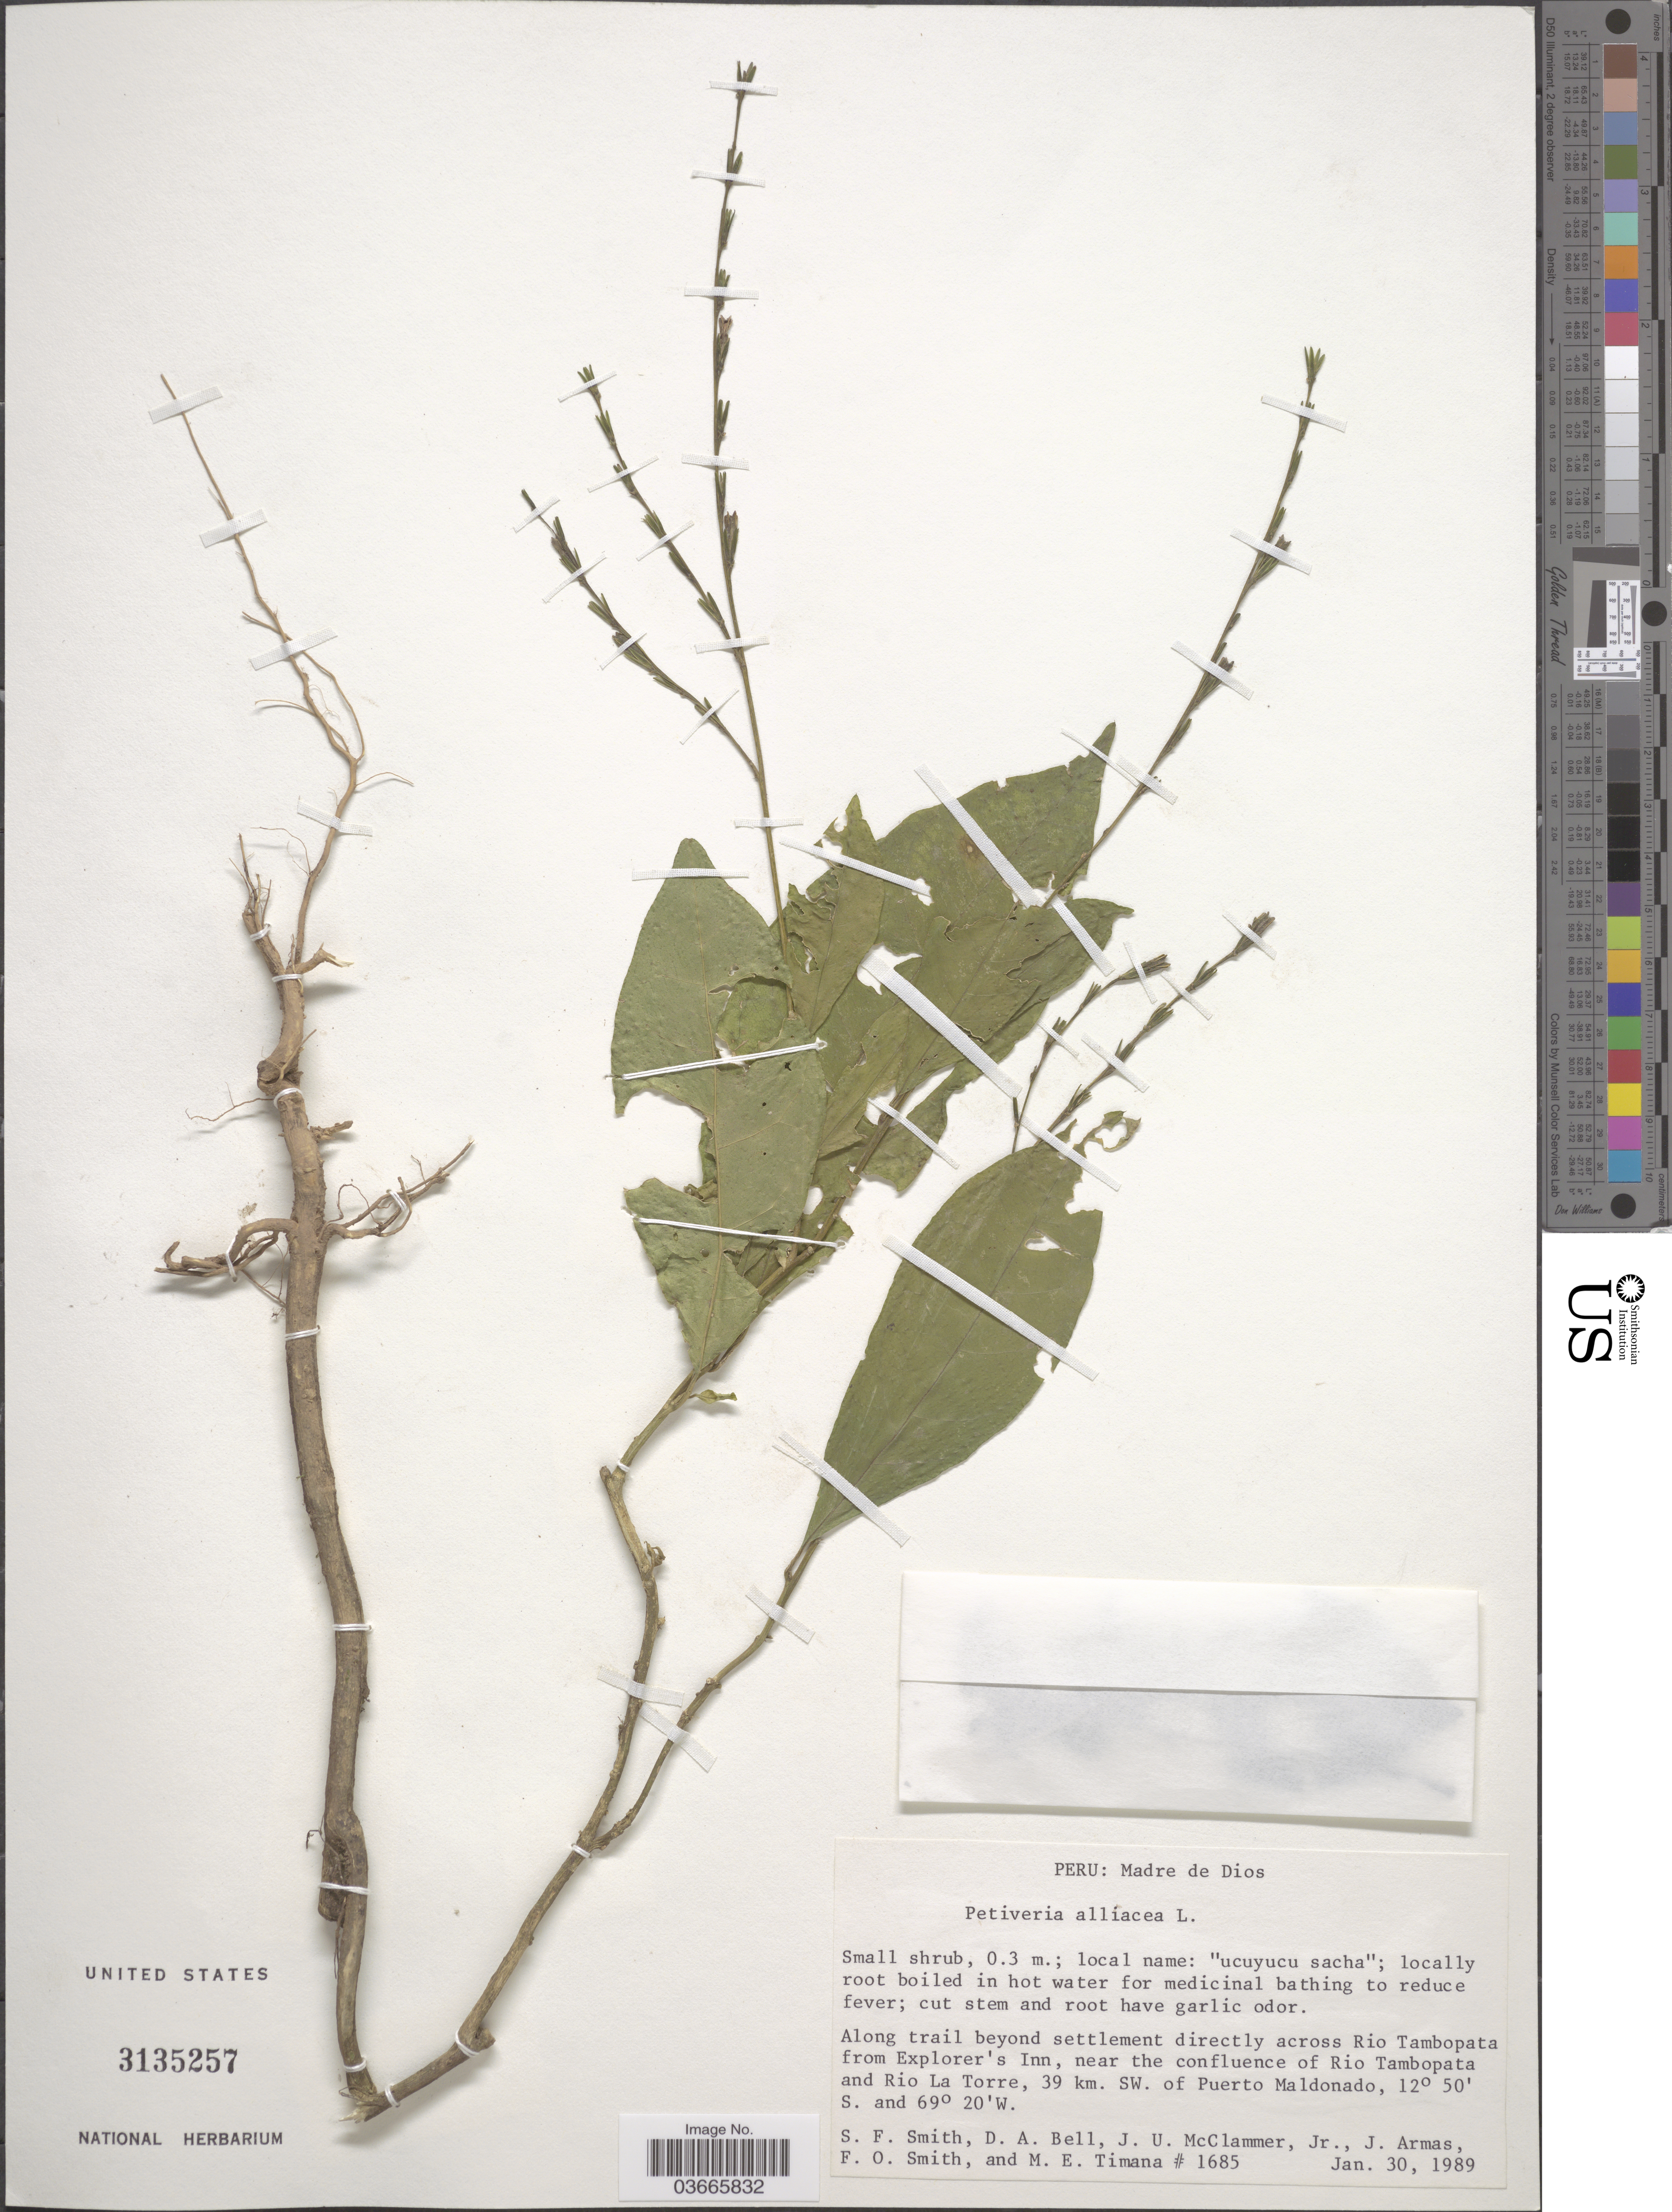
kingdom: Plantae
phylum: Tracheophyta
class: Magnoliopsida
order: Caryophyllales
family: Phytolaccaceae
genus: Petiveria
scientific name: Petiveria alliacea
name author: L.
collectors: S.F. Smith, D. A. Bell, J. McClammer Jr. & J. Armas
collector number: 1685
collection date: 1989-01-30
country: Peru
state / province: Madre de Dios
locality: Along trail beyond settlement directly across Rio Tambopata from Explorer's Inn, near the confluence of Rio Tambopata and Rio La Torre, 39 km. SW. of Puerto Maldonado.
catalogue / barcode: US 3135257